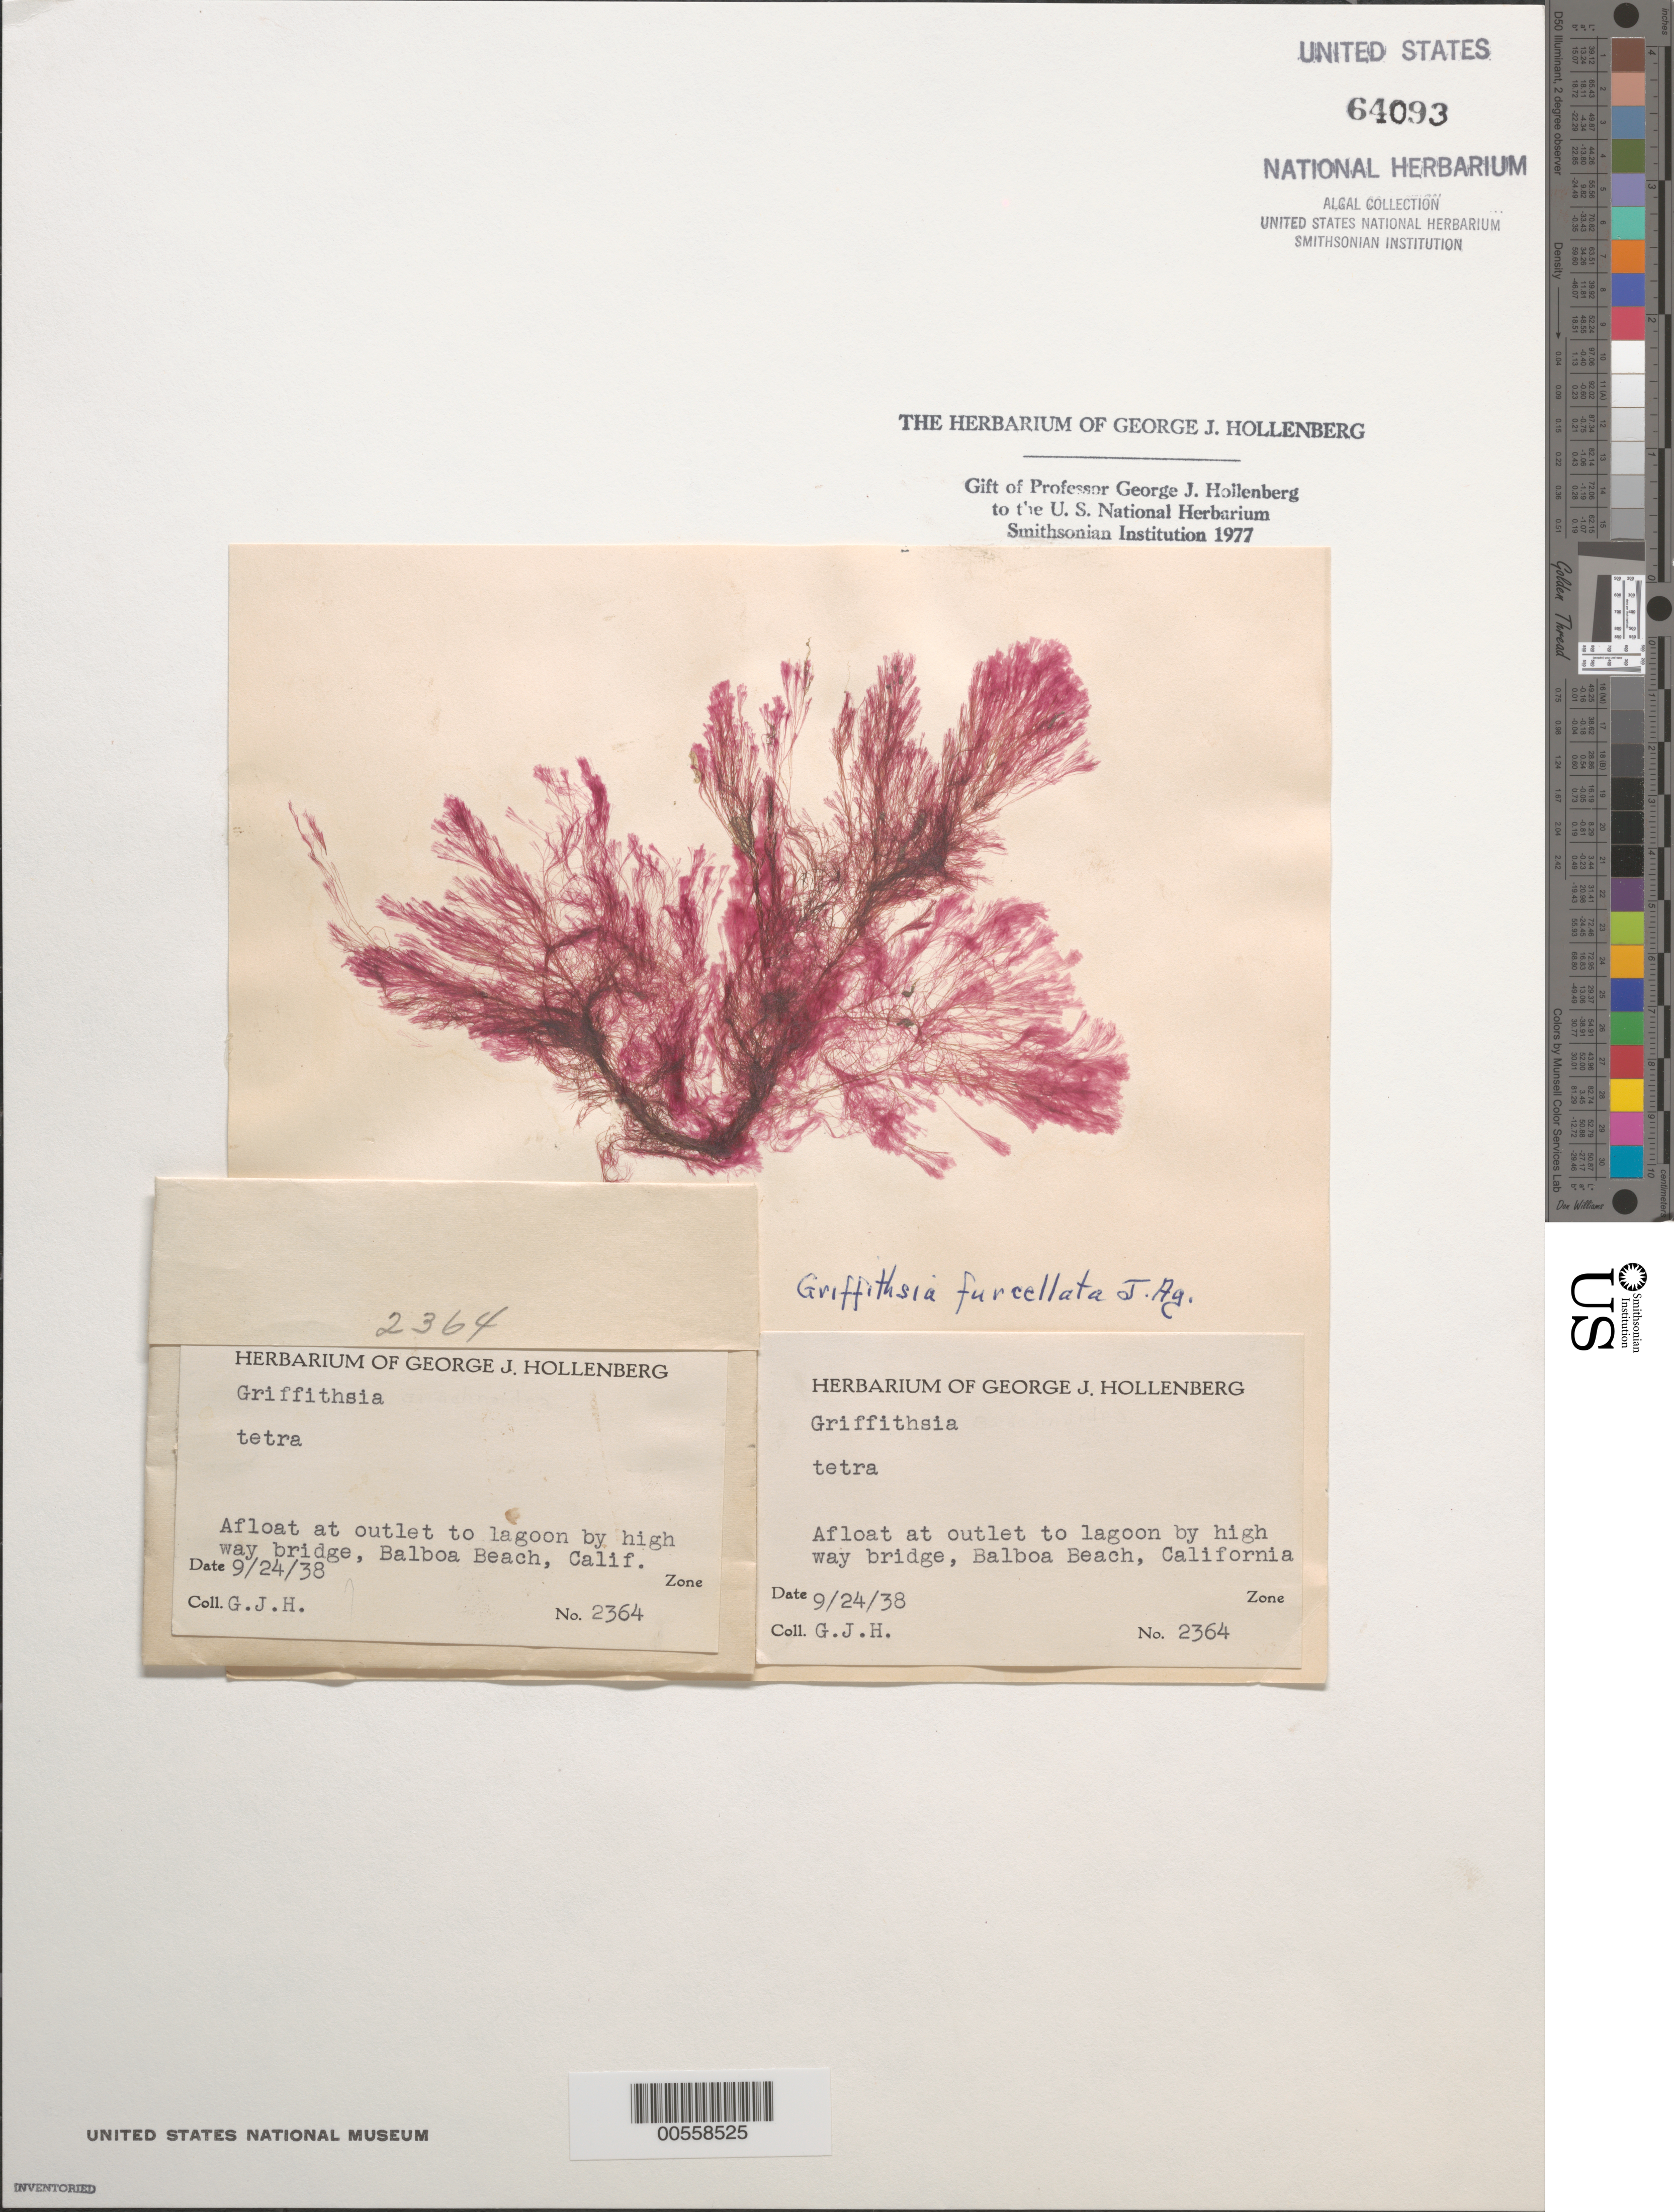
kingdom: Plantae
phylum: Rhodophyta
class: Florideophyceae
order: Ceramiales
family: Wrangeliaceae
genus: Anotrichium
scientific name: Anotrichium furcellatum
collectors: G. Hollenberg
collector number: GJH 2364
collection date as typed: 24 Sep 1938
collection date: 1938-09-24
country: United States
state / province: California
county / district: Orange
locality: Lagoon outlet by highway bridge, Balboa Beach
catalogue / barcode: US 64093